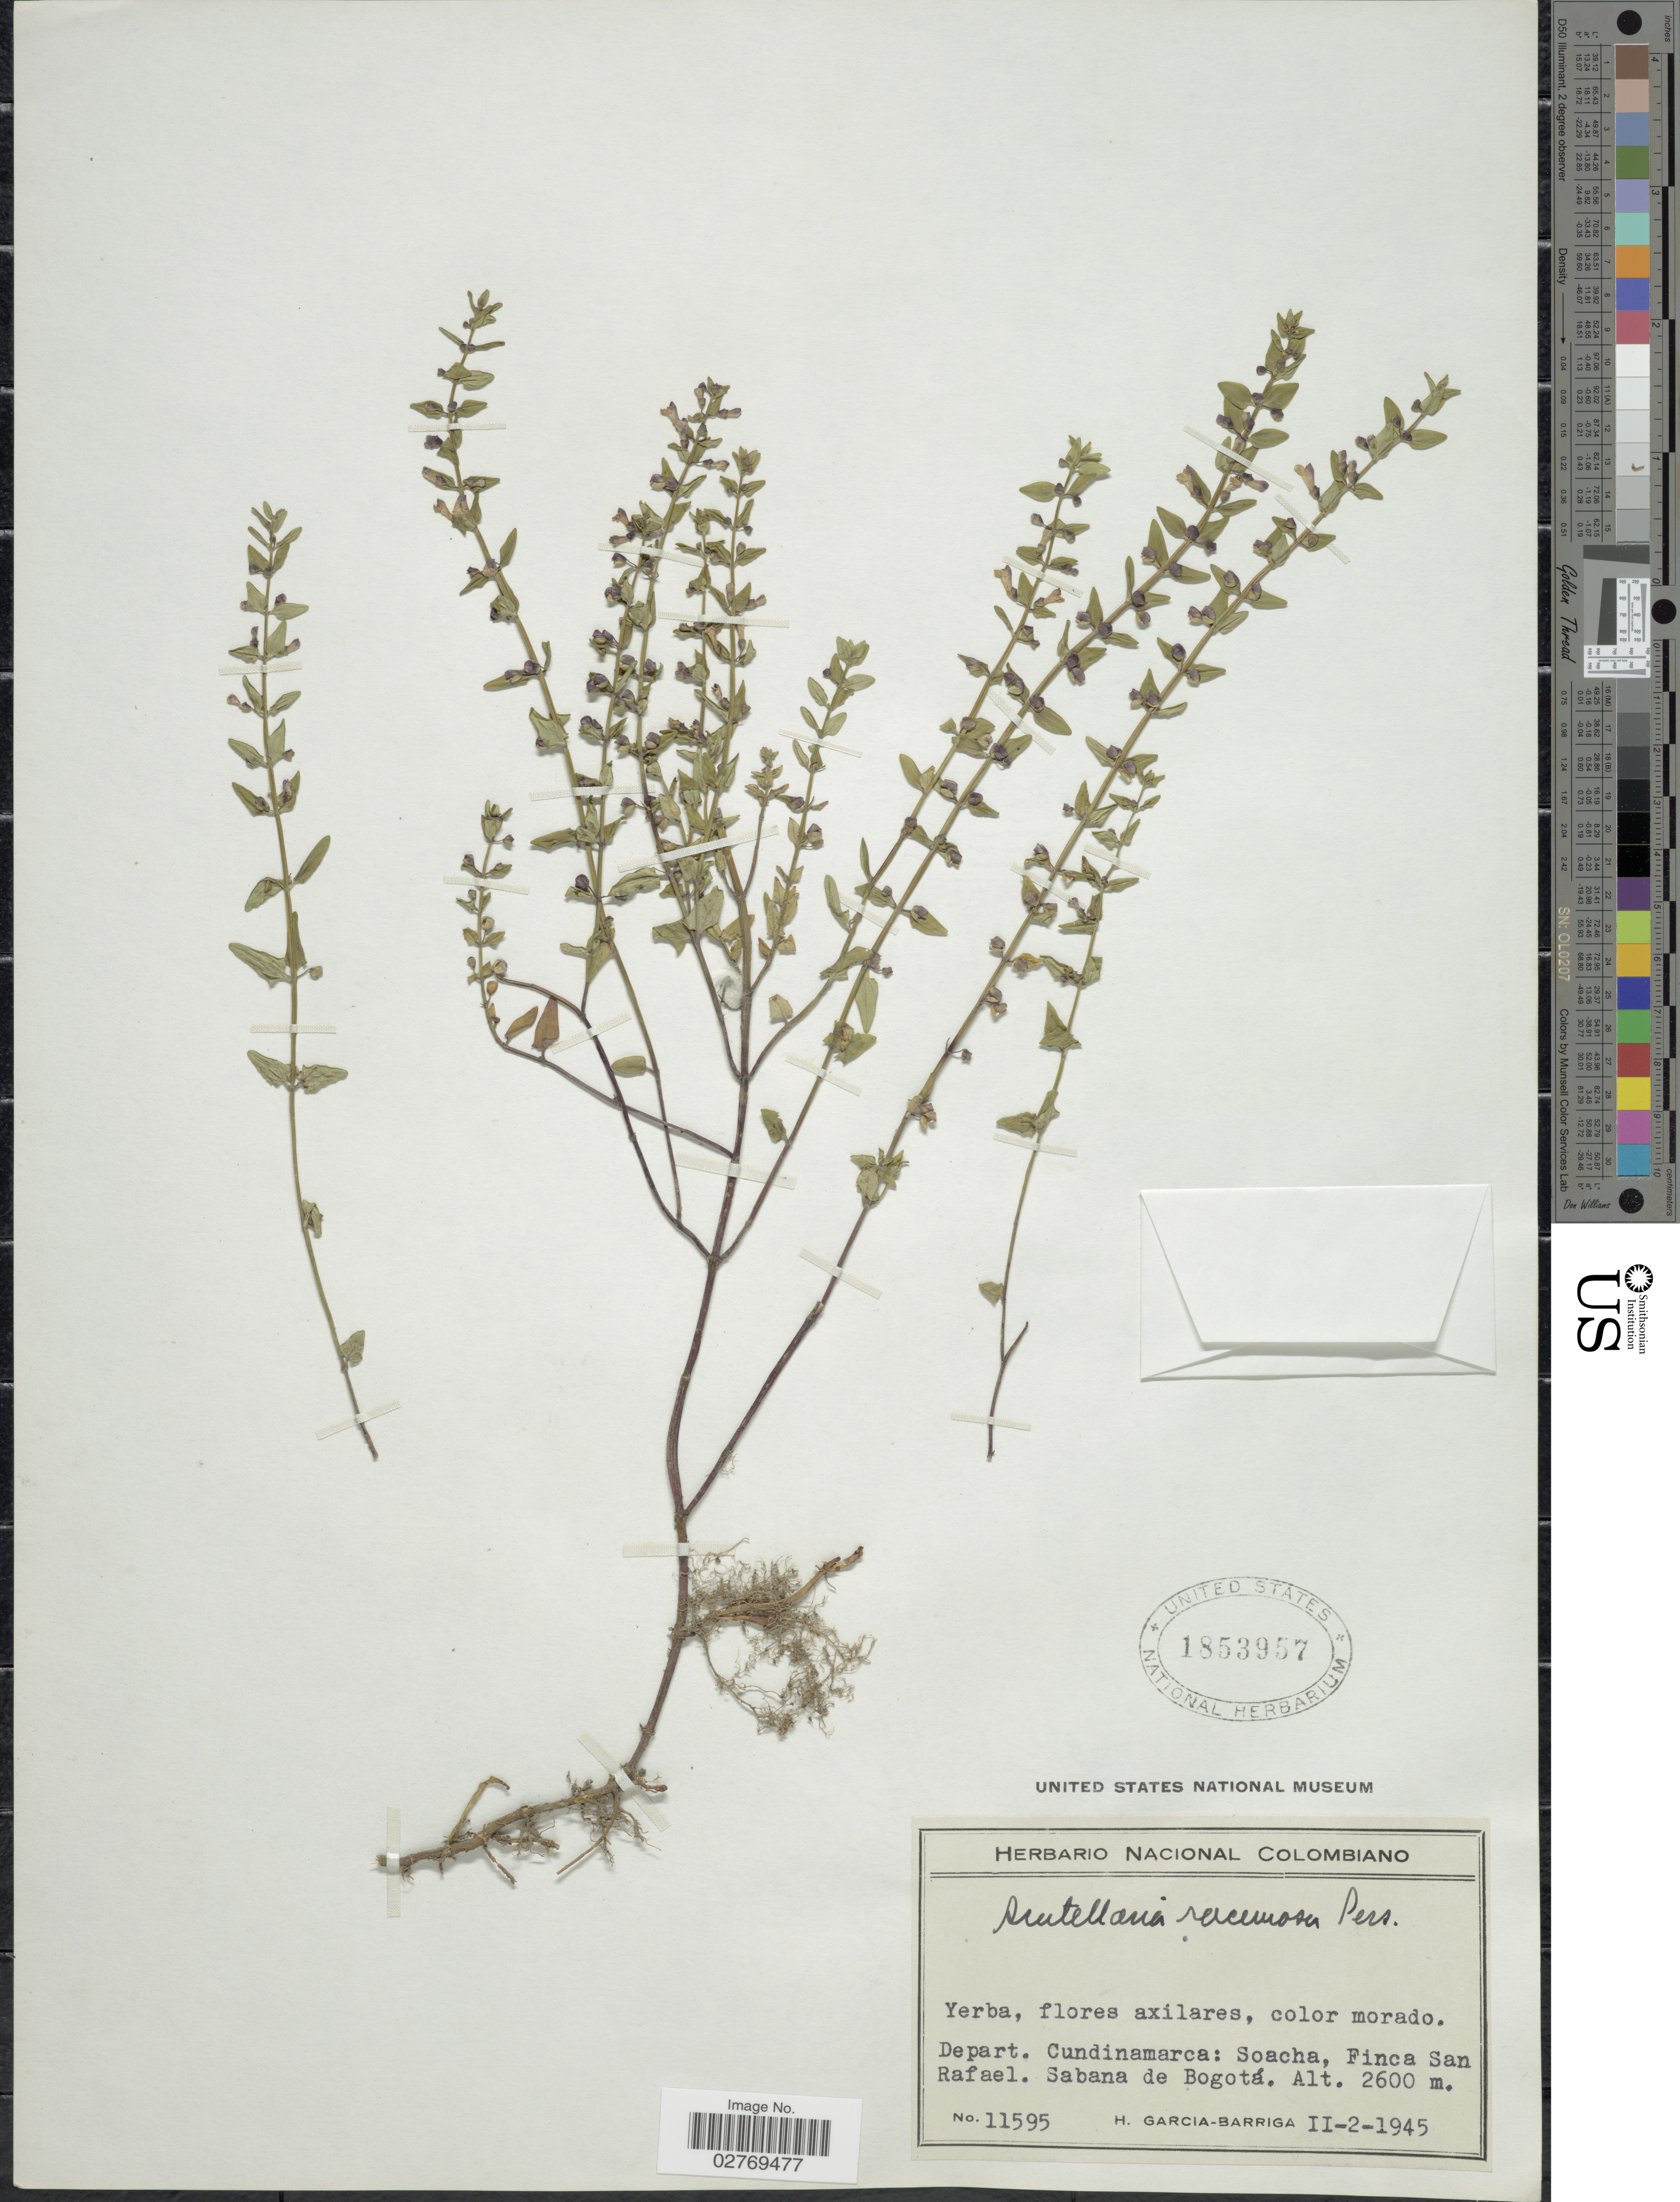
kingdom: Plantae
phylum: Tracheophyta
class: Magnoliopsida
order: Lamiales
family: Lamiaceae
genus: Scutellaria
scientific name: Scutellaria racemosa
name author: Pers.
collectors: H. García Barriga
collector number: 11595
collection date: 1945-02-02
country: Colombia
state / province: Cundinamarca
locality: Depart. Cundinamarca. Soacha, Finca San Rafael. Sabana de Bogotá.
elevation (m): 2600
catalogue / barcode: US 1853957